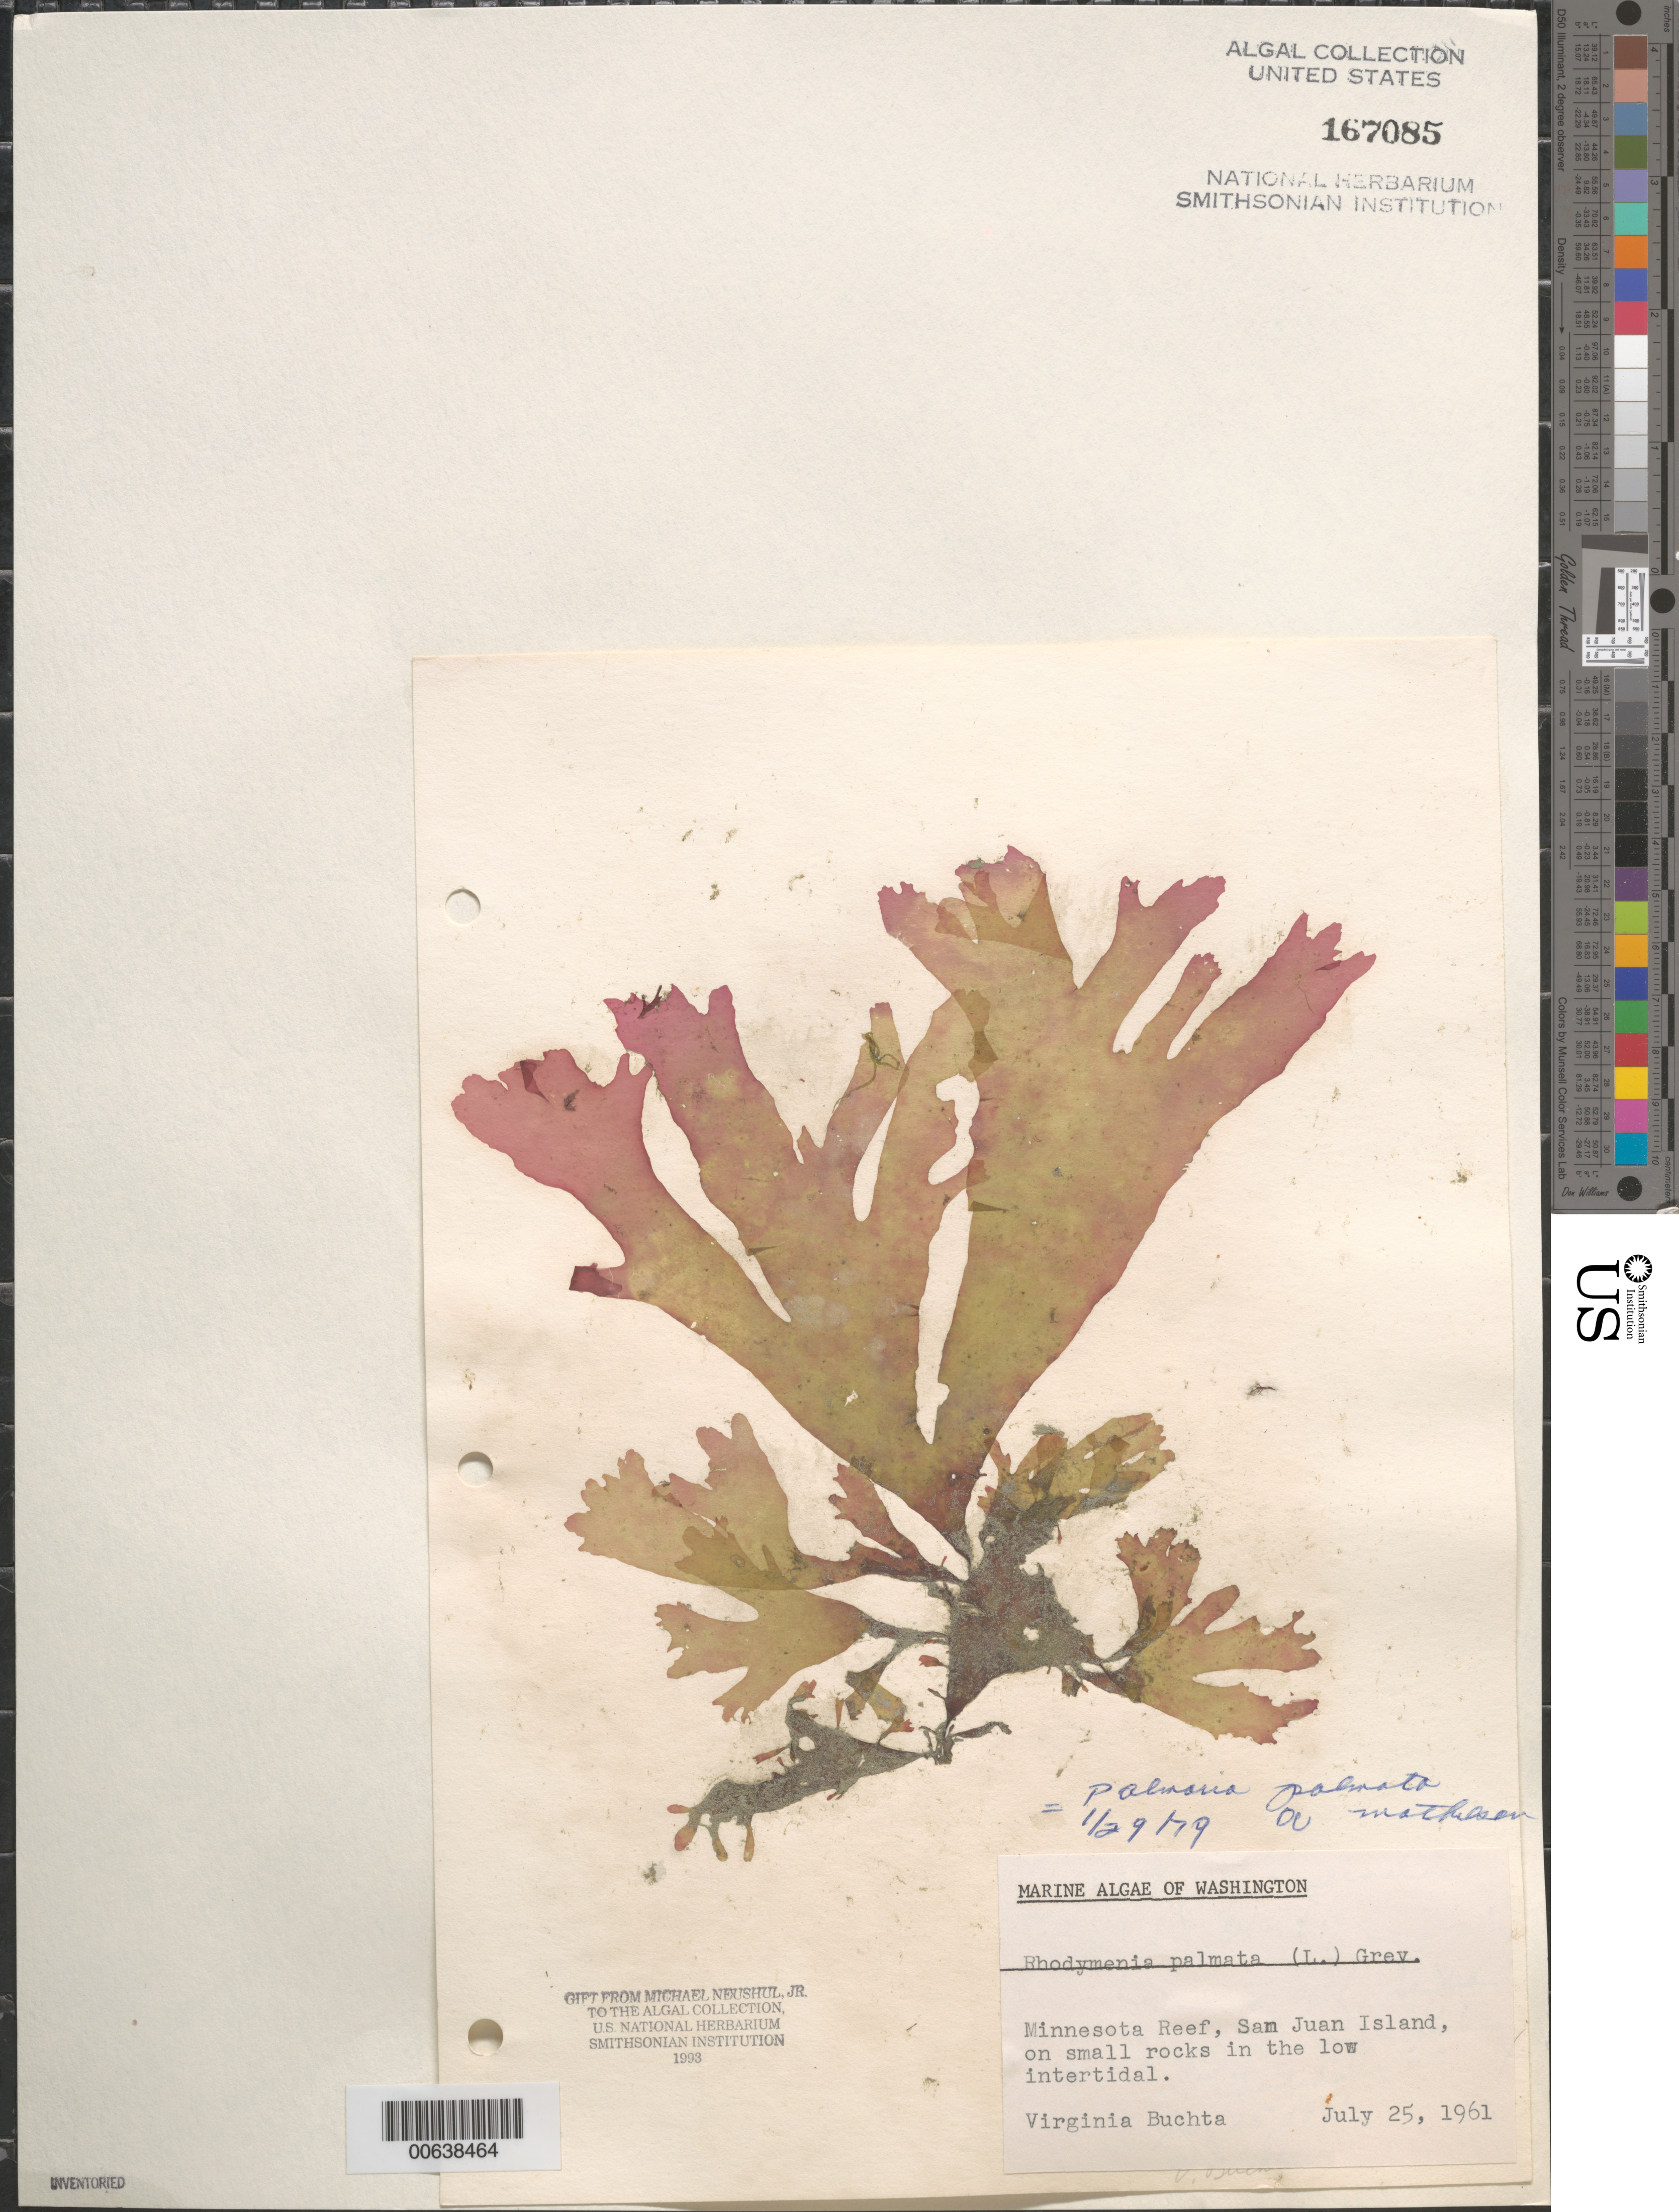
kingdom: Plantae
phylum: Rhodophyta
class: Florideophyceae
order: Palmariales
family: Palmariaceae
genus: Palmaria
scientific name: Palmaria palmata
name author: (L.) F. Weber & D. Mohr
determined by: Mathieson, A. C.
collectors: V. Buchta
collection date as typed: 25 Jul 1961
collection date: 1961-07-25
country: United States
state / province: Washington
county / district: San Juan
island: San Juan Island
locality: Minnesota Reef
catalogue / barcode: US 167085